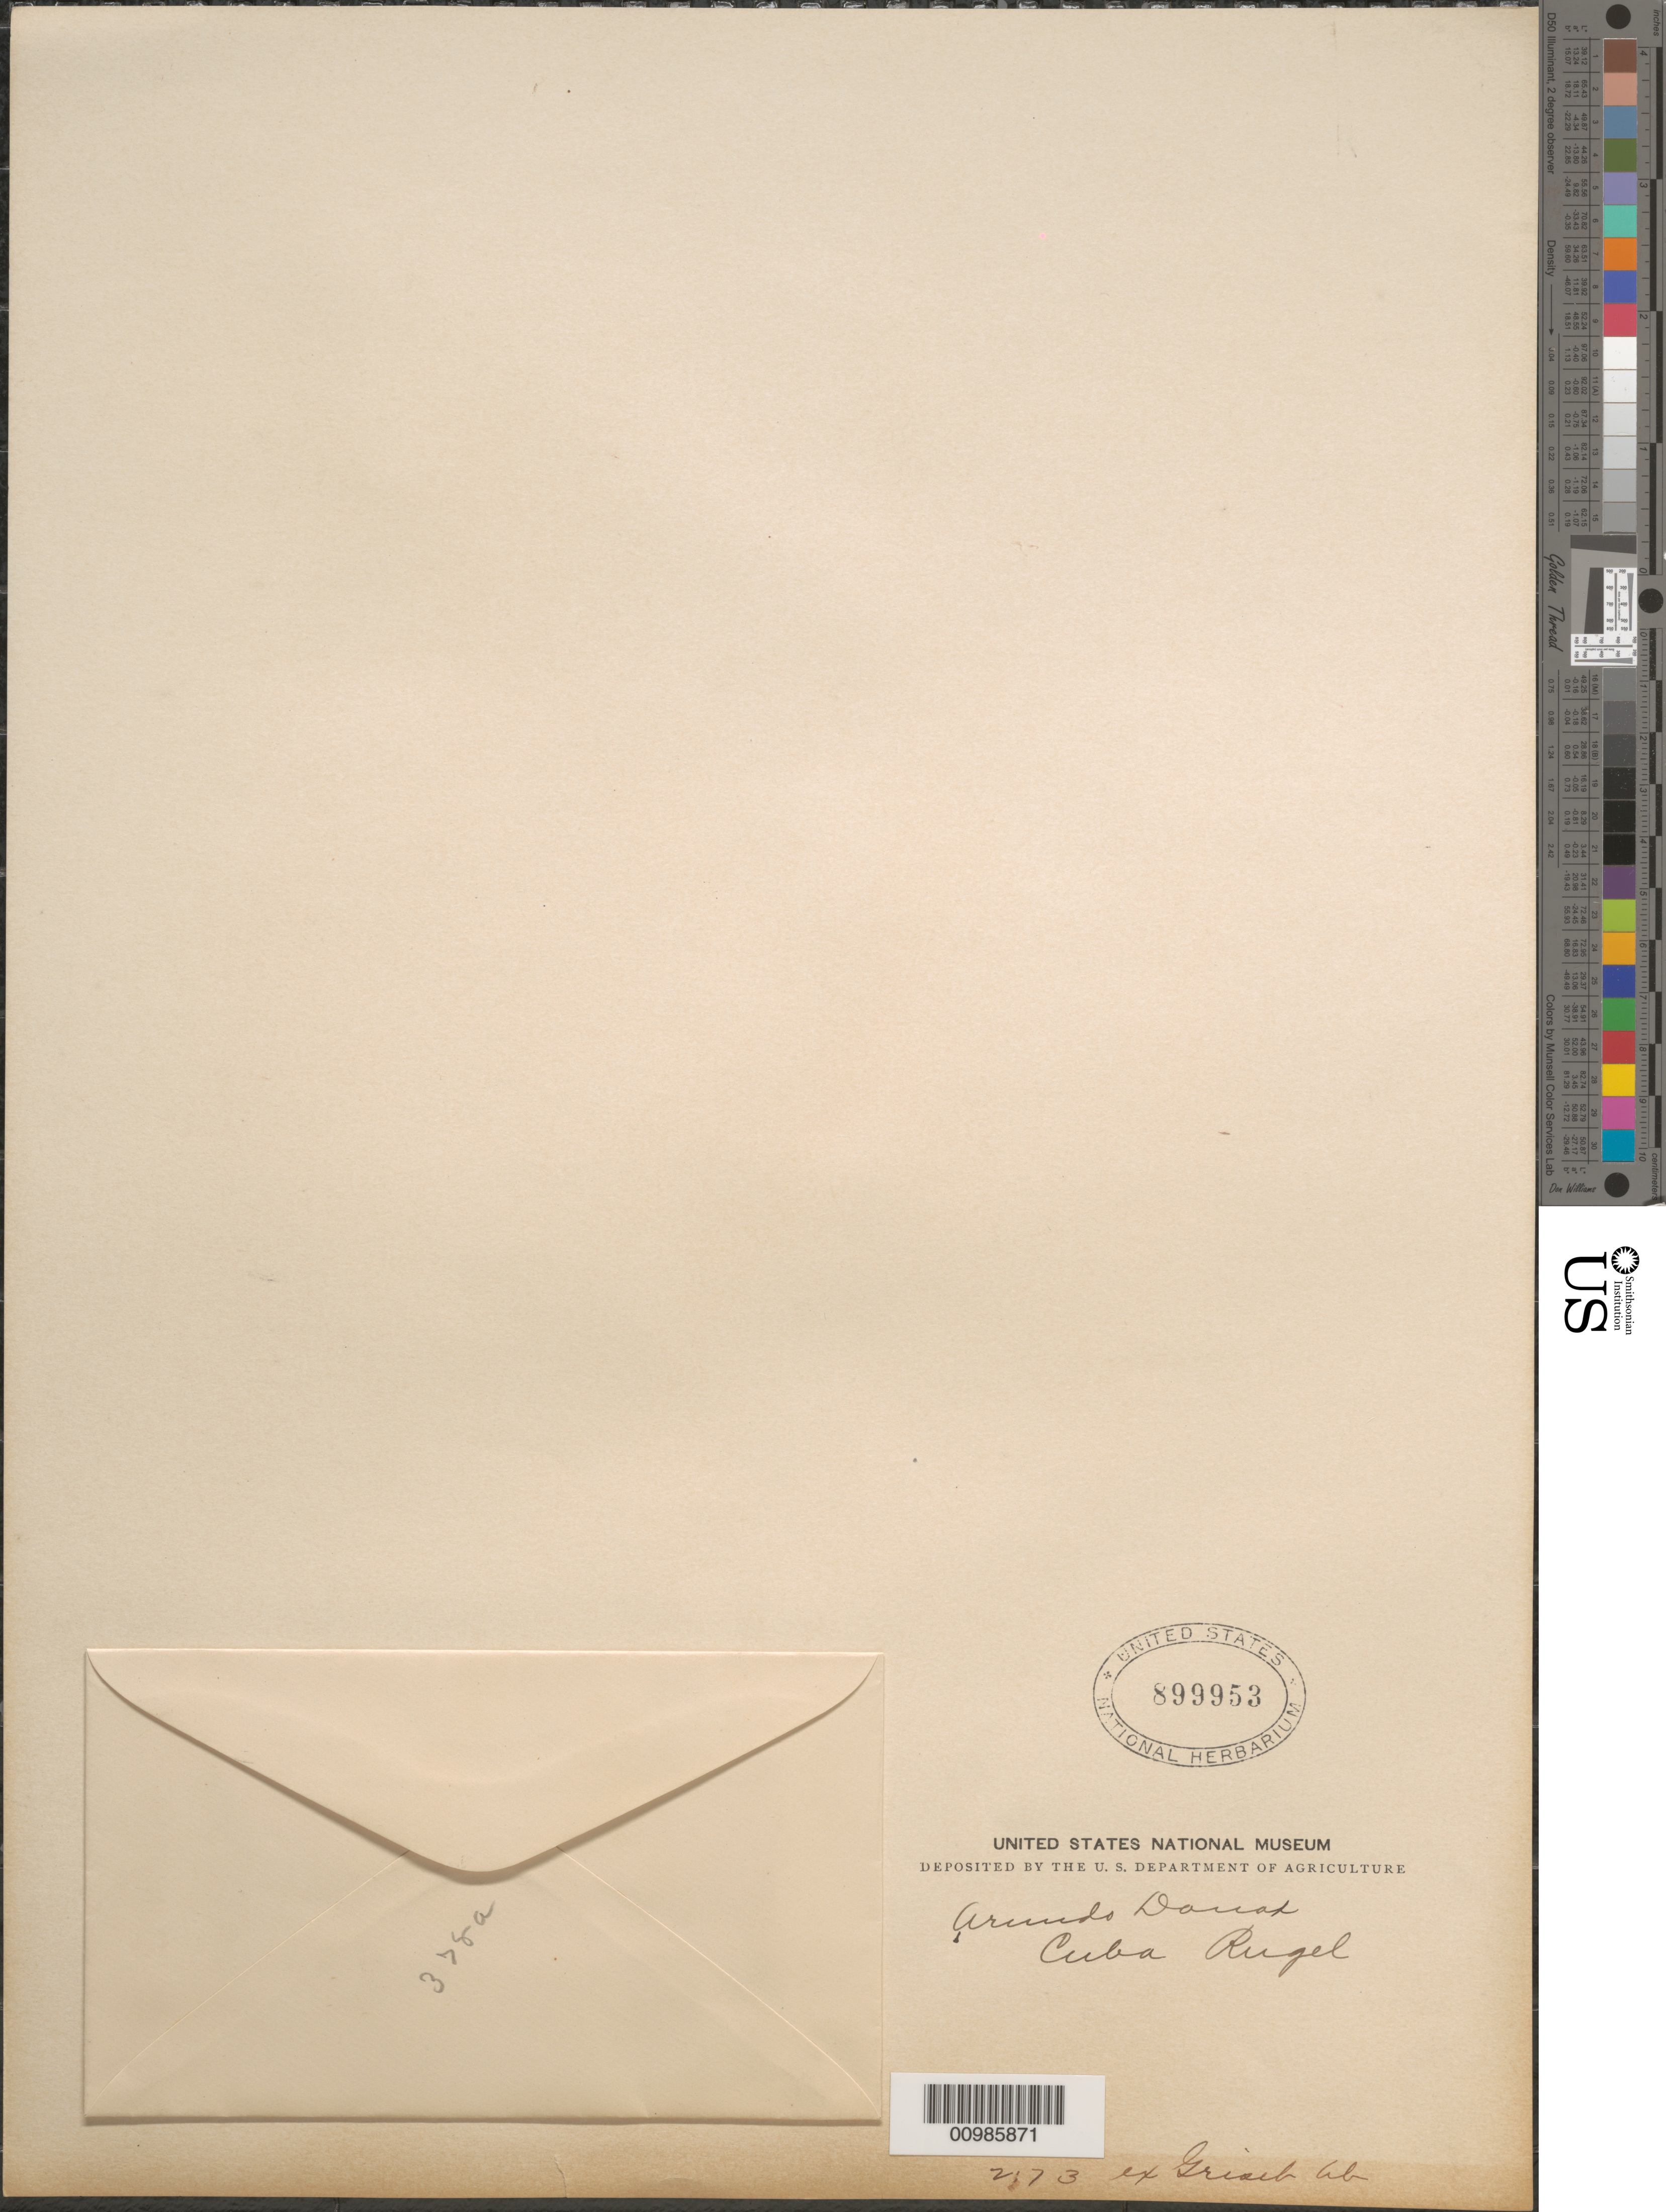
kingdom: Plantae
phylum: Tracheophyta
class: Liliopsida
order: Poales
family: Poaceae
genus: Arundo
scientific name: Arundo donax f. donax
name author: L.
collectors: F. Rugel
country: Cuba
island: Cuba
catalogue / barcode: US 899953